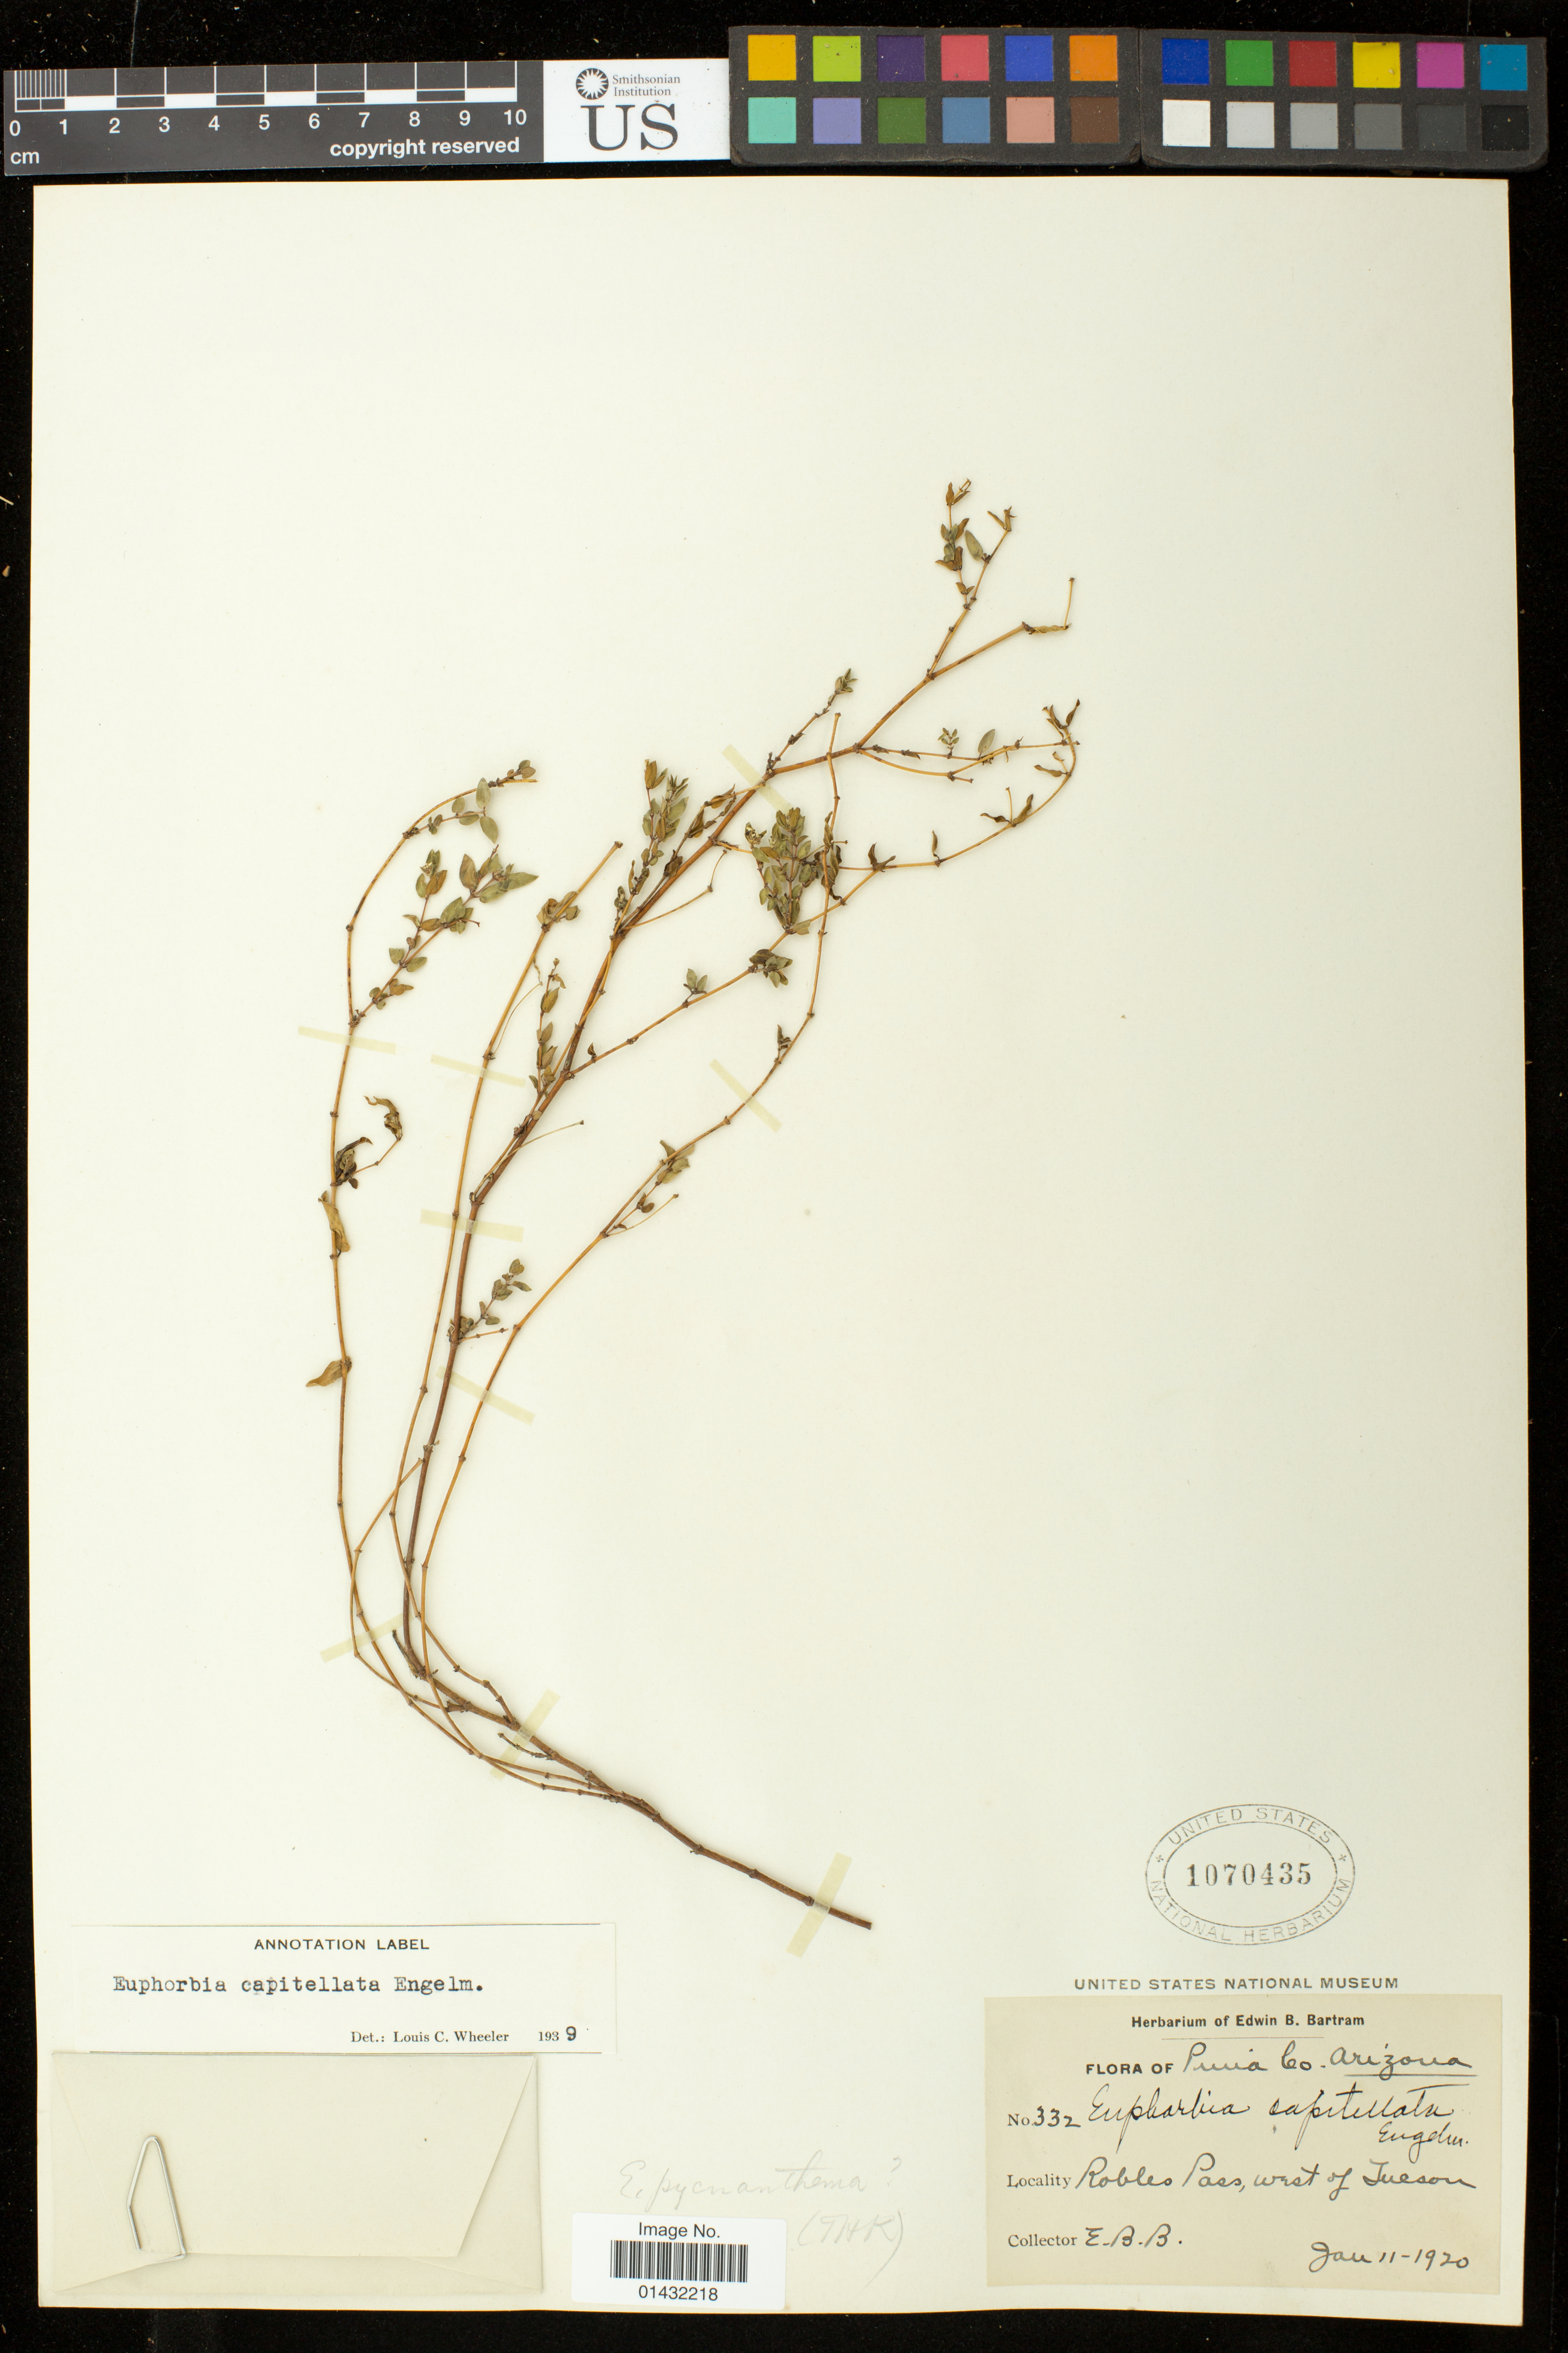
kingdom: Plantae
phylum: Tracheophyta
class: Magnoliopsida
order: Malpighiales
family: Euphorbiaceae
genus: Euphorbia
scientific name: Euphorbia capitellata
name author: Engelm. in Emory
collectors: E. B. Bartram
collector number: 332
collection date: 1920-01-11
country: United States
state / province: Arizona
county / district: Pima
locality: Robles Pass, west of Tucson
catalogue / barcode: US 1070435